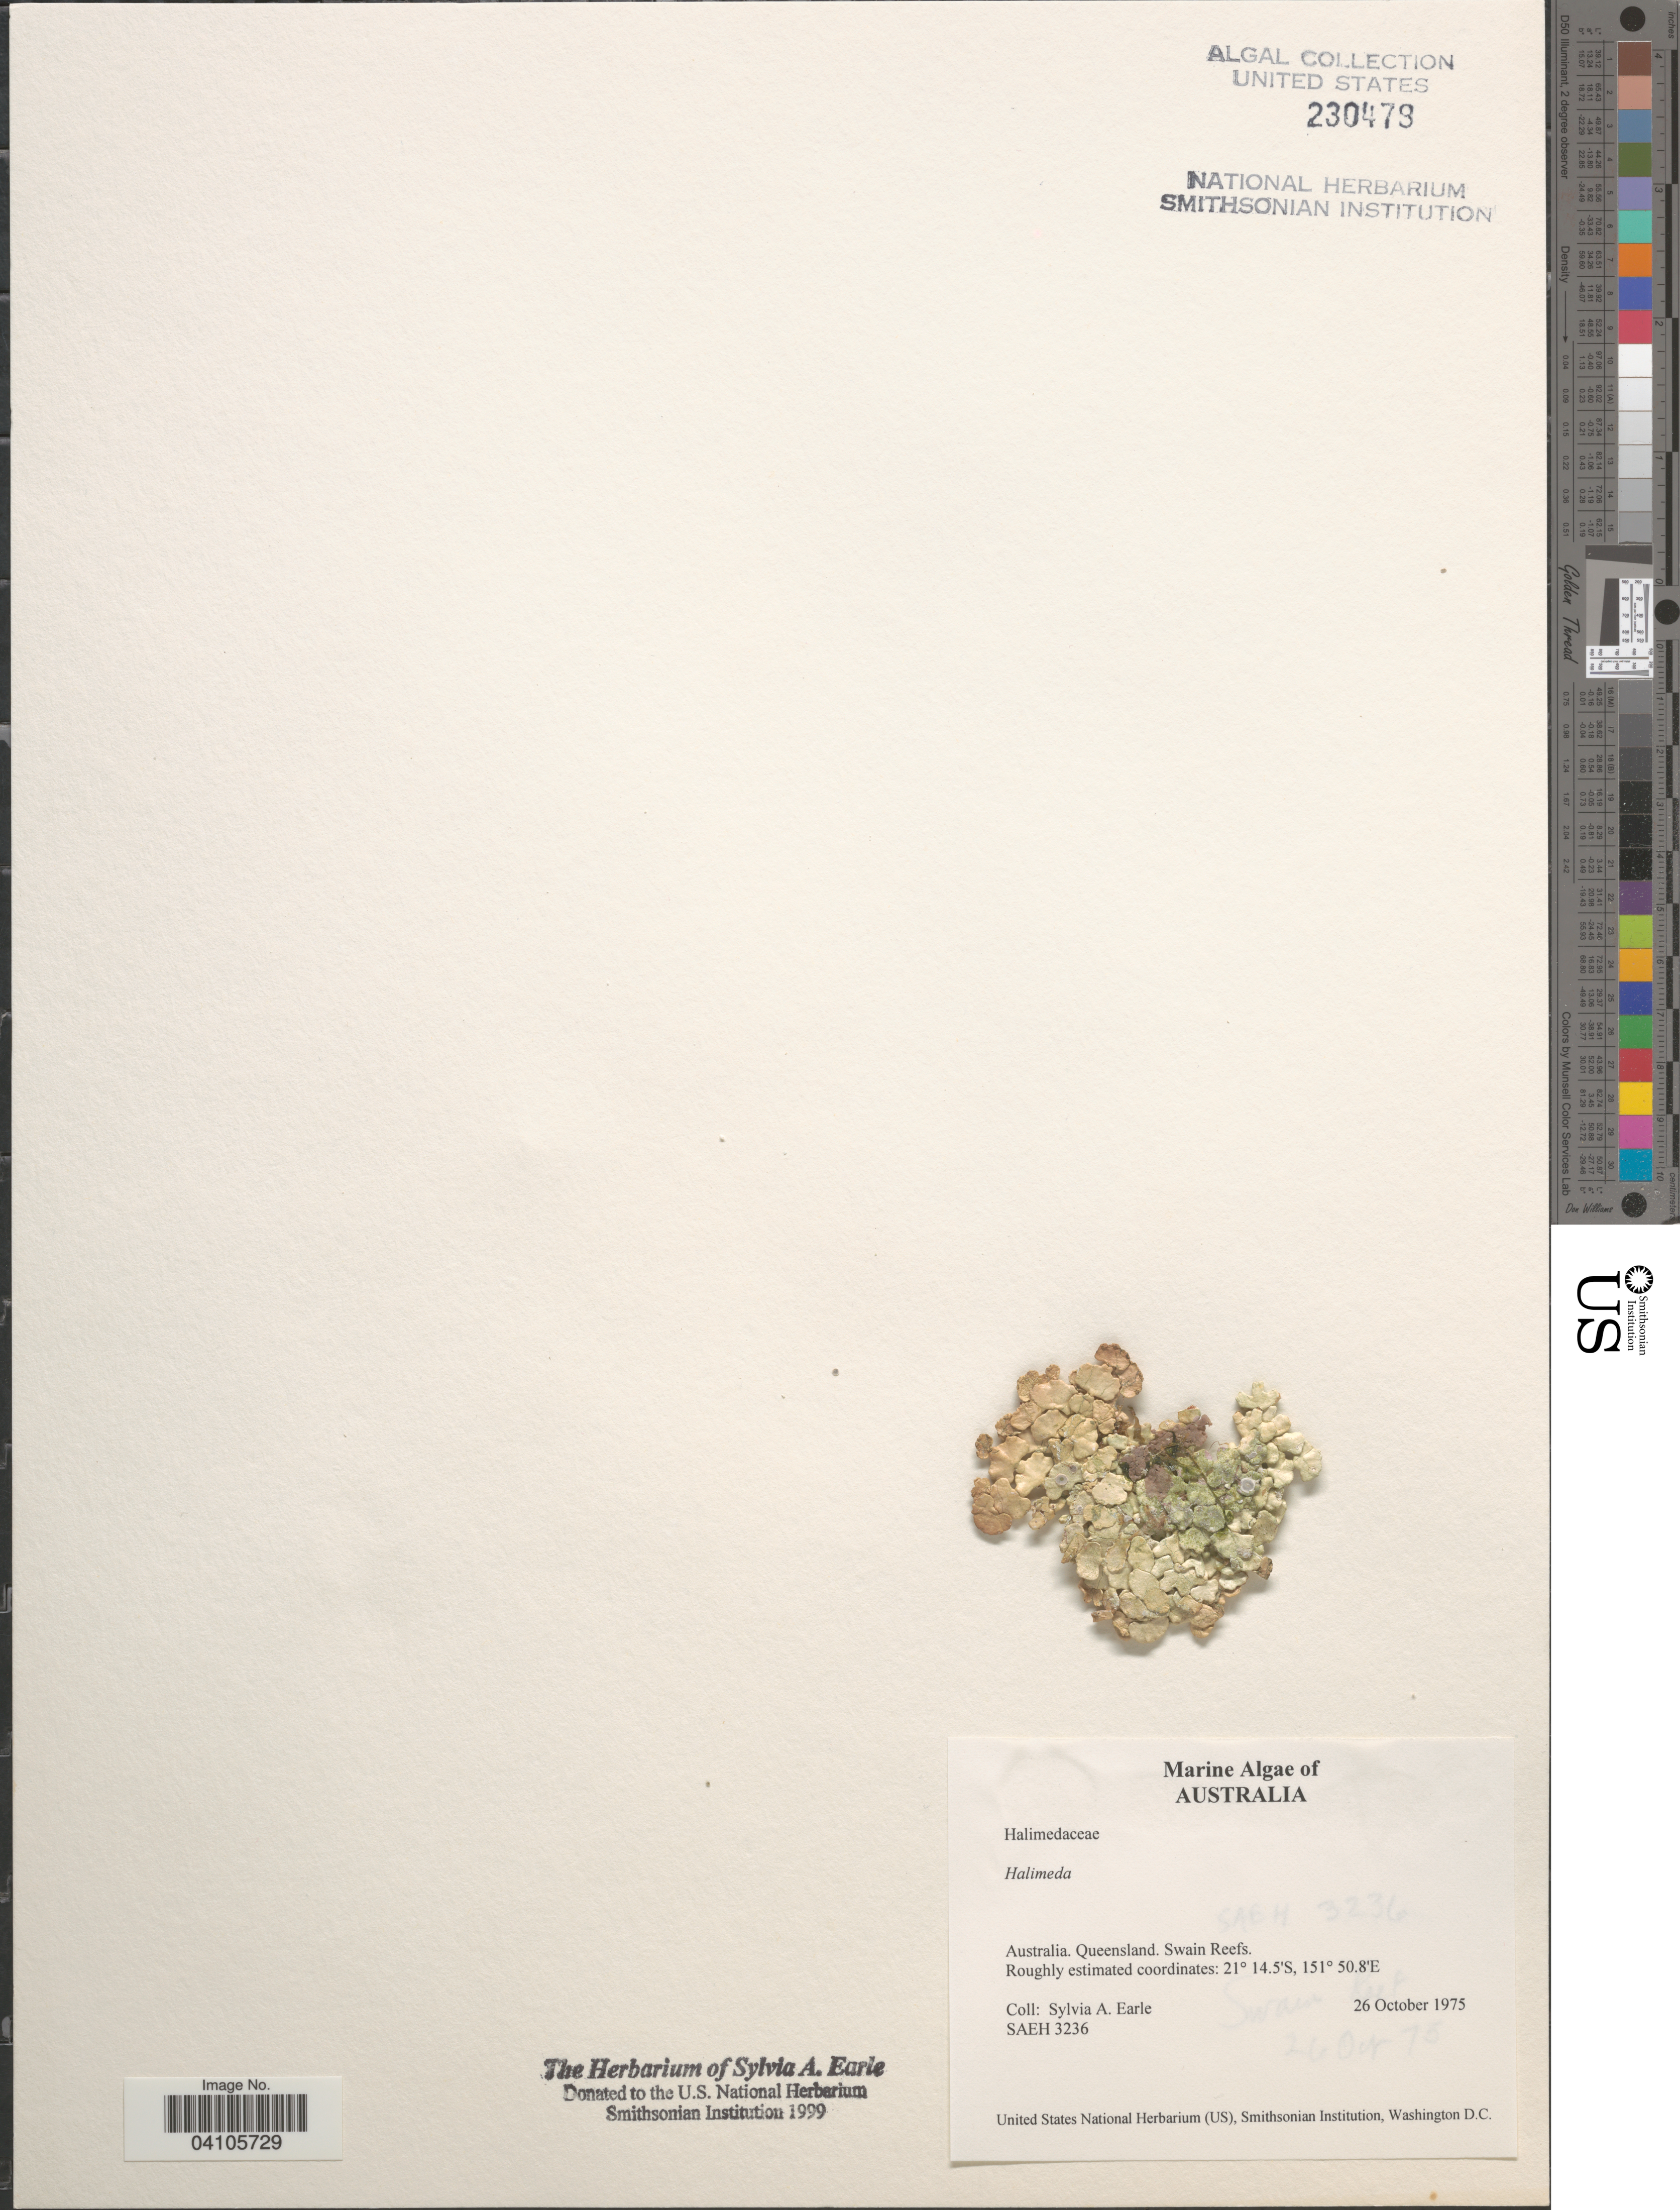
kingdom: Plantae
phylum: Chlorophyta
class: Ulvophyceae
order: Bryopsidales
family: Halimedaceae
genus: Halimeda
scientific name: Halimeda sp.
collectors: S. A. Earle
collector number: SAEH3236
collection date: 1975-10-26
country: Australia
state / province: Queensland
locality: Swain Reefs.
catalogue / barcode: US 230479